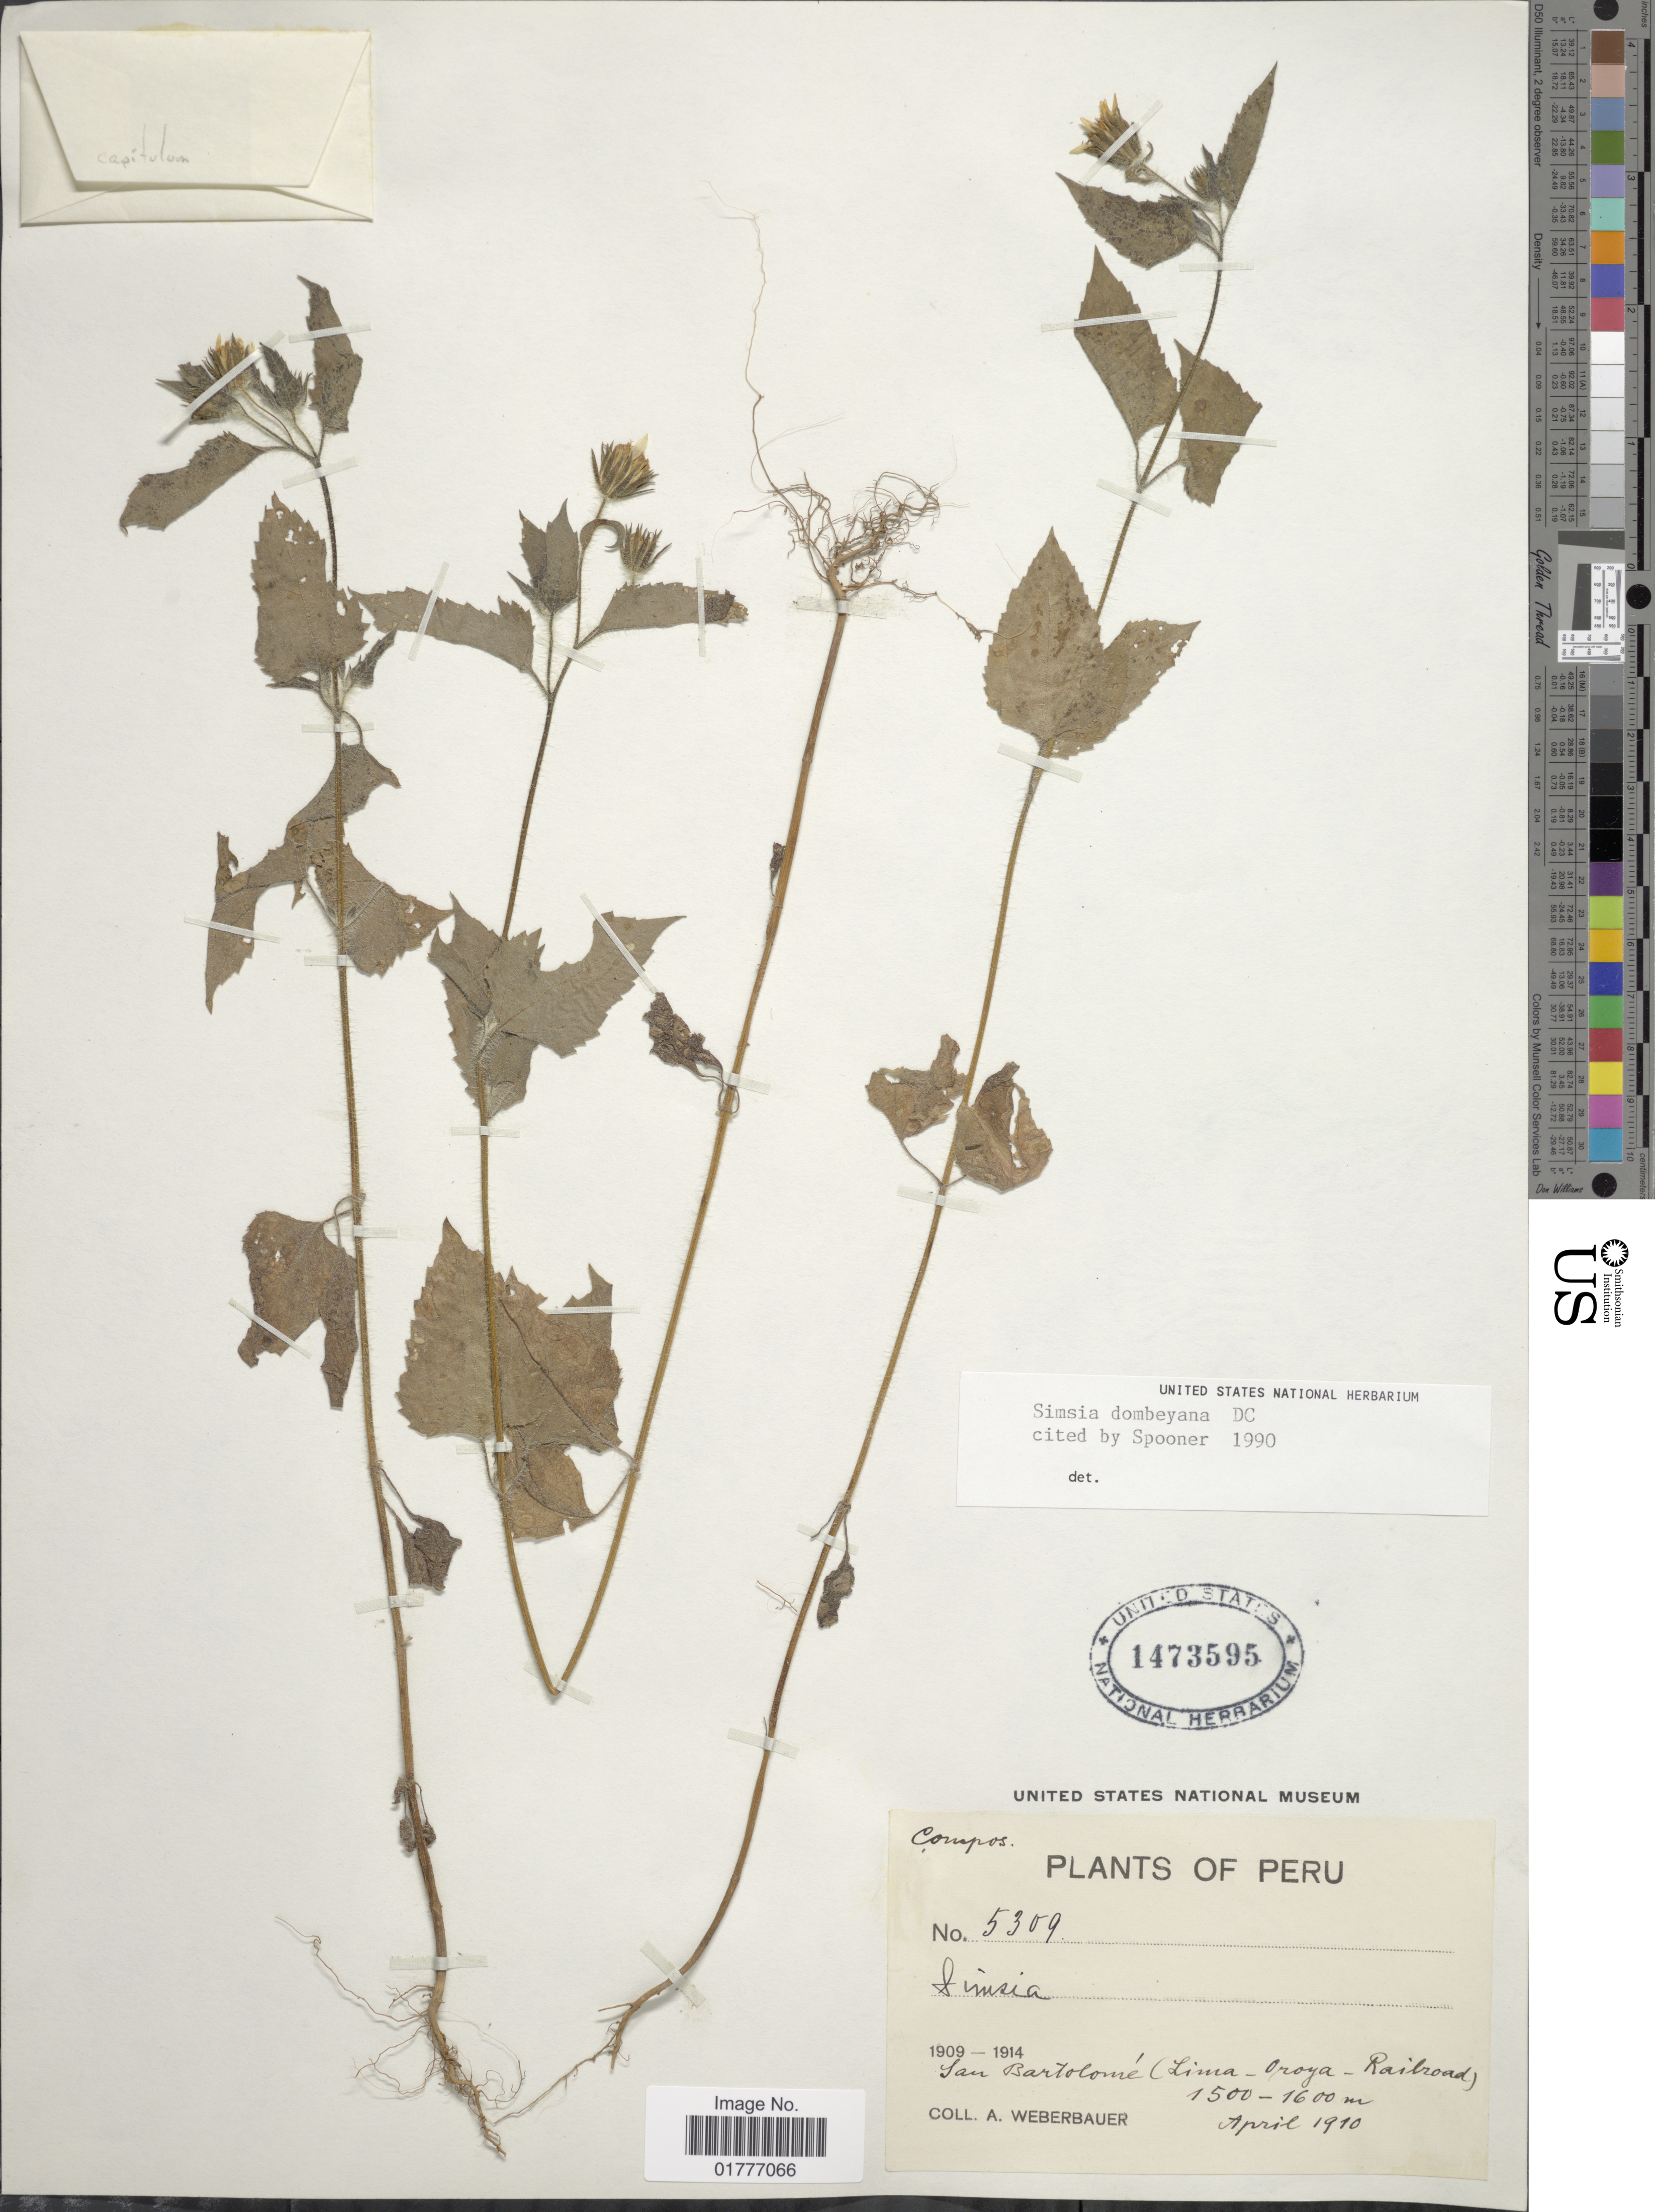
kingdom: Plantae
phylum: Tracheophyta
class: Magnoliopsida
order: Asterales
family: Asteraceae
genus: Simsia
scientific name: Simsia dombeyana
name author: DC.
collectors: A. Weberbauer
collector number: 5309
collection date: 1910-04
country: Peru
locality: San Bartolomé (Lima - Oroya - Railroad)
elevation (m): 1500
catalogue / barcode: US 1473595